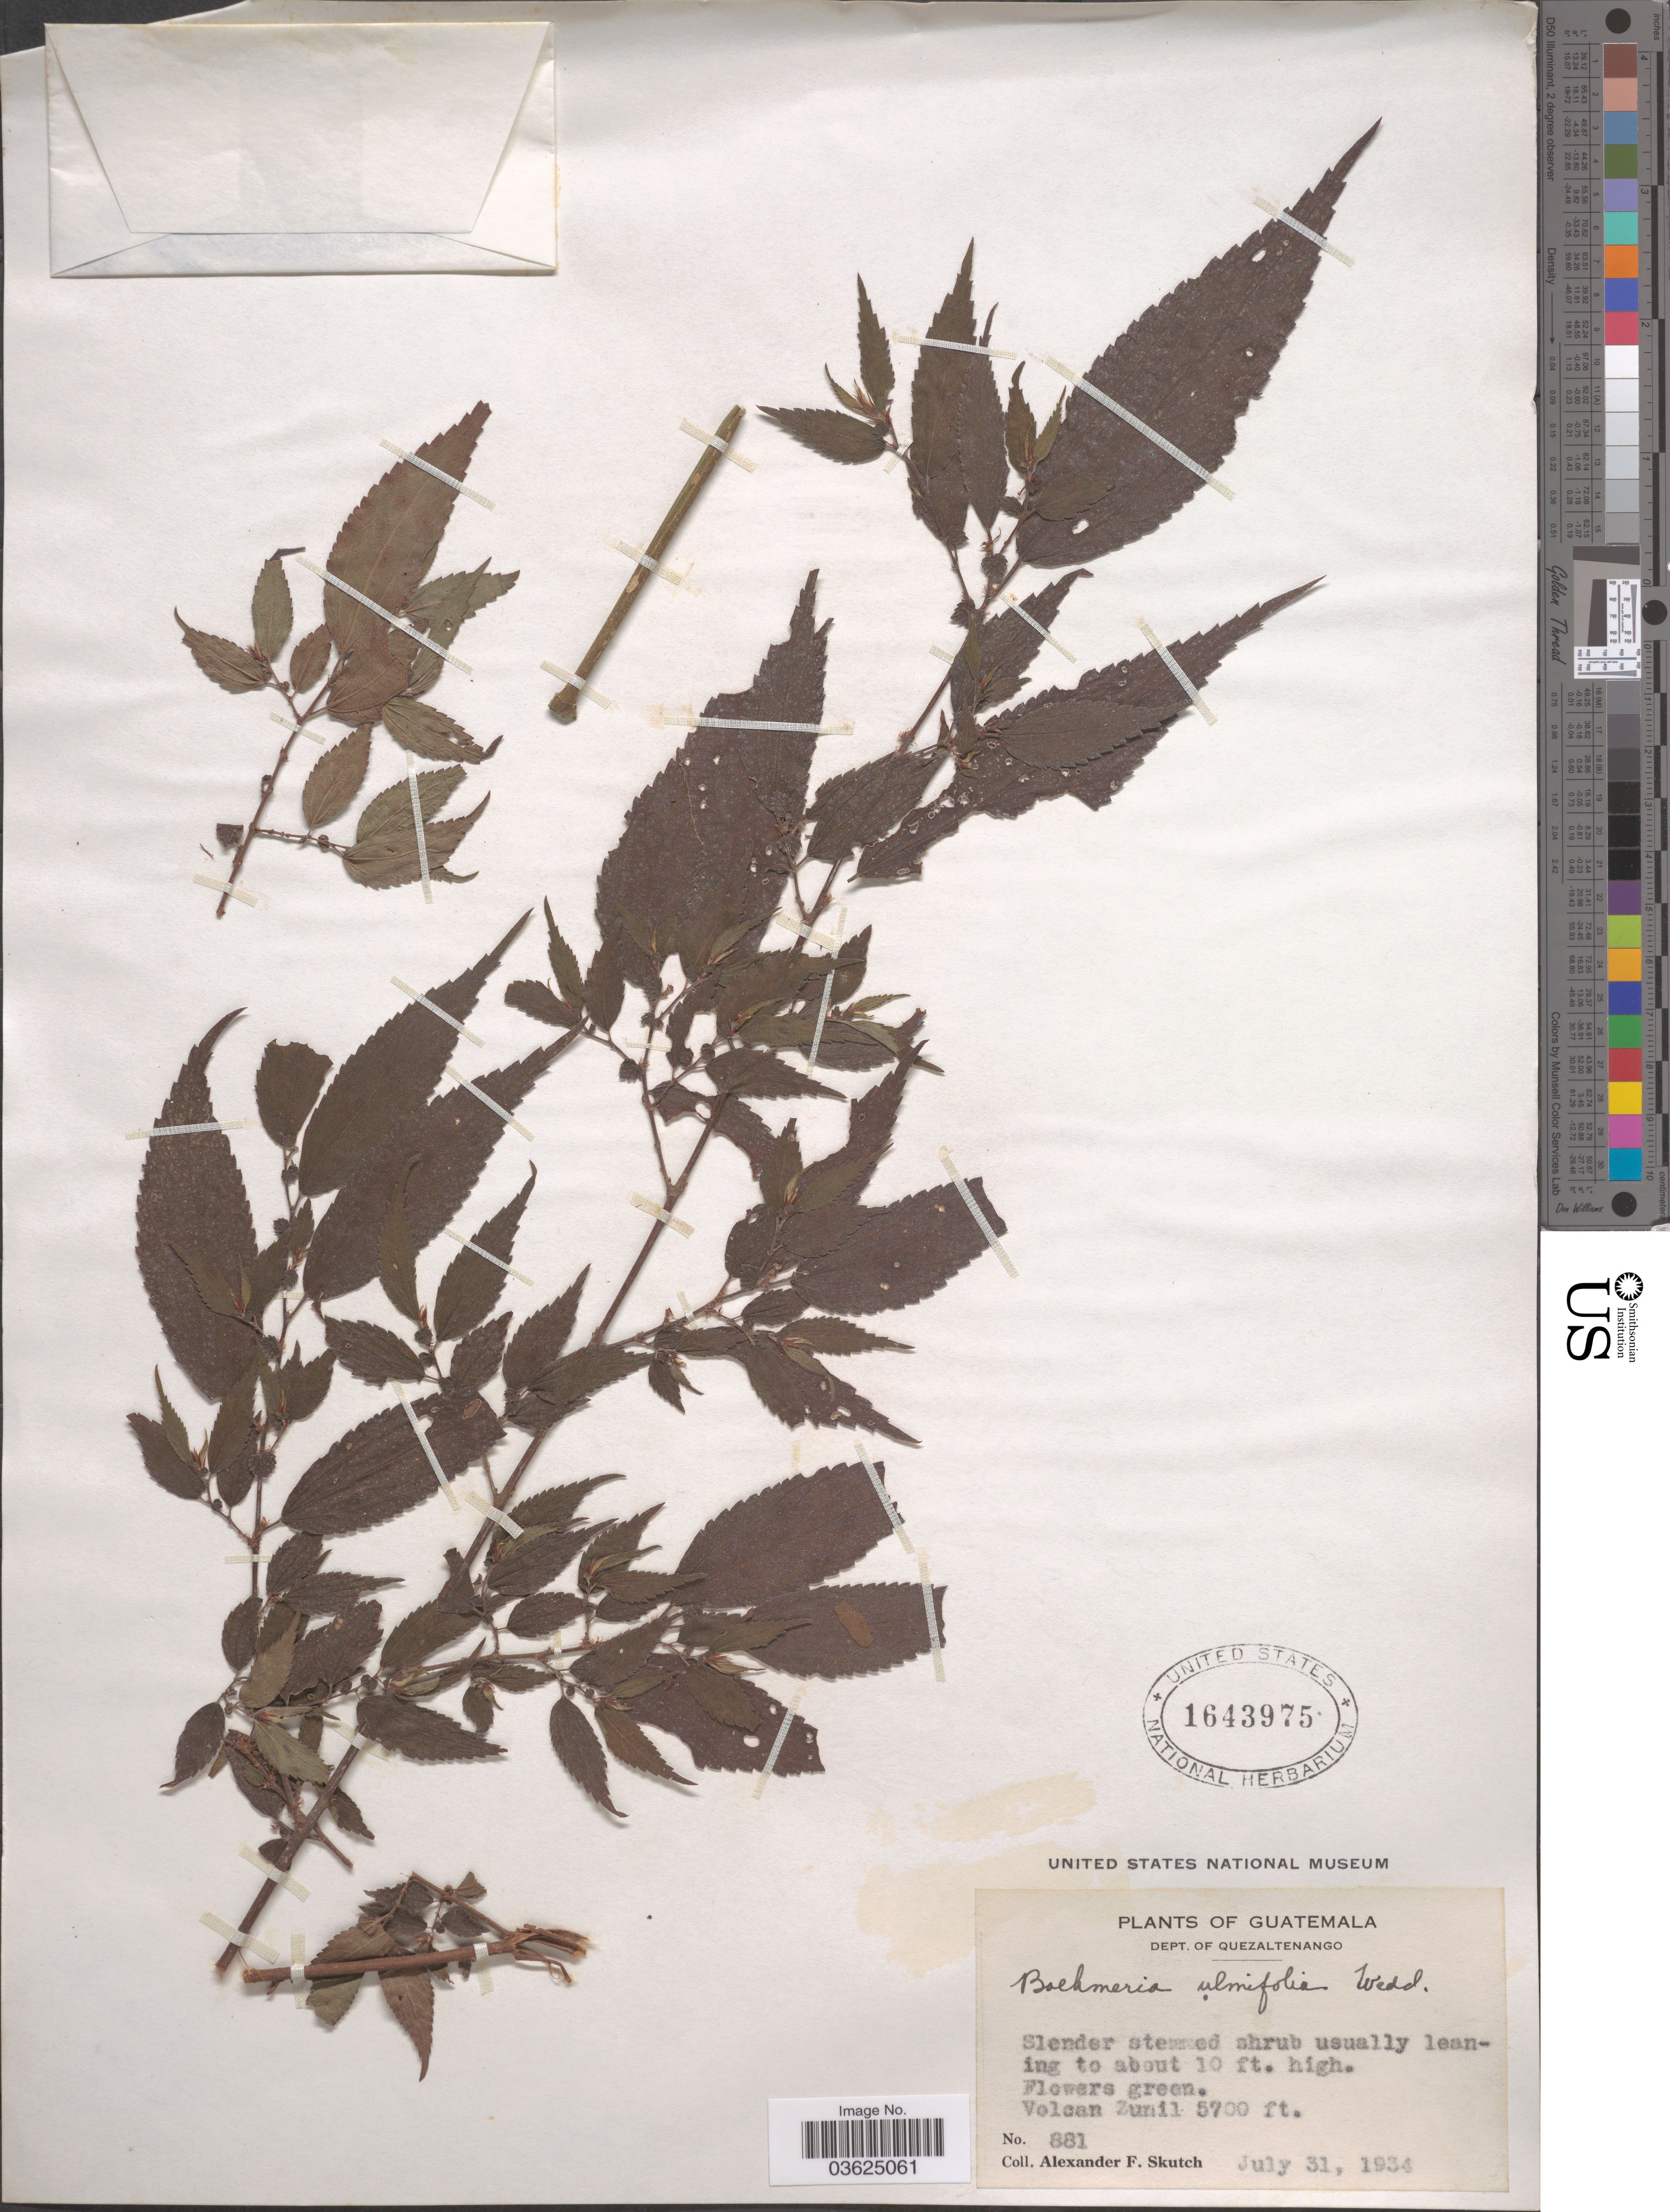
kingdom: Plantae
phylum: Tracheophyta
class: Magnoliopsida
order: Rosales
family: Urticaceae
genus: Boehmeria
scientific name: Boehmeria ulmifolia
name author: Wedd.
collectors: A. F. Skutch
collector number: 881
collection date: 1934-07-31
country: Guatemala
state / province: Quetzaltenango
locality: Dept. of Quezaltenango. Volcan Zunil.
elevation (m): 1737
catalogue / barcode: US 1643975